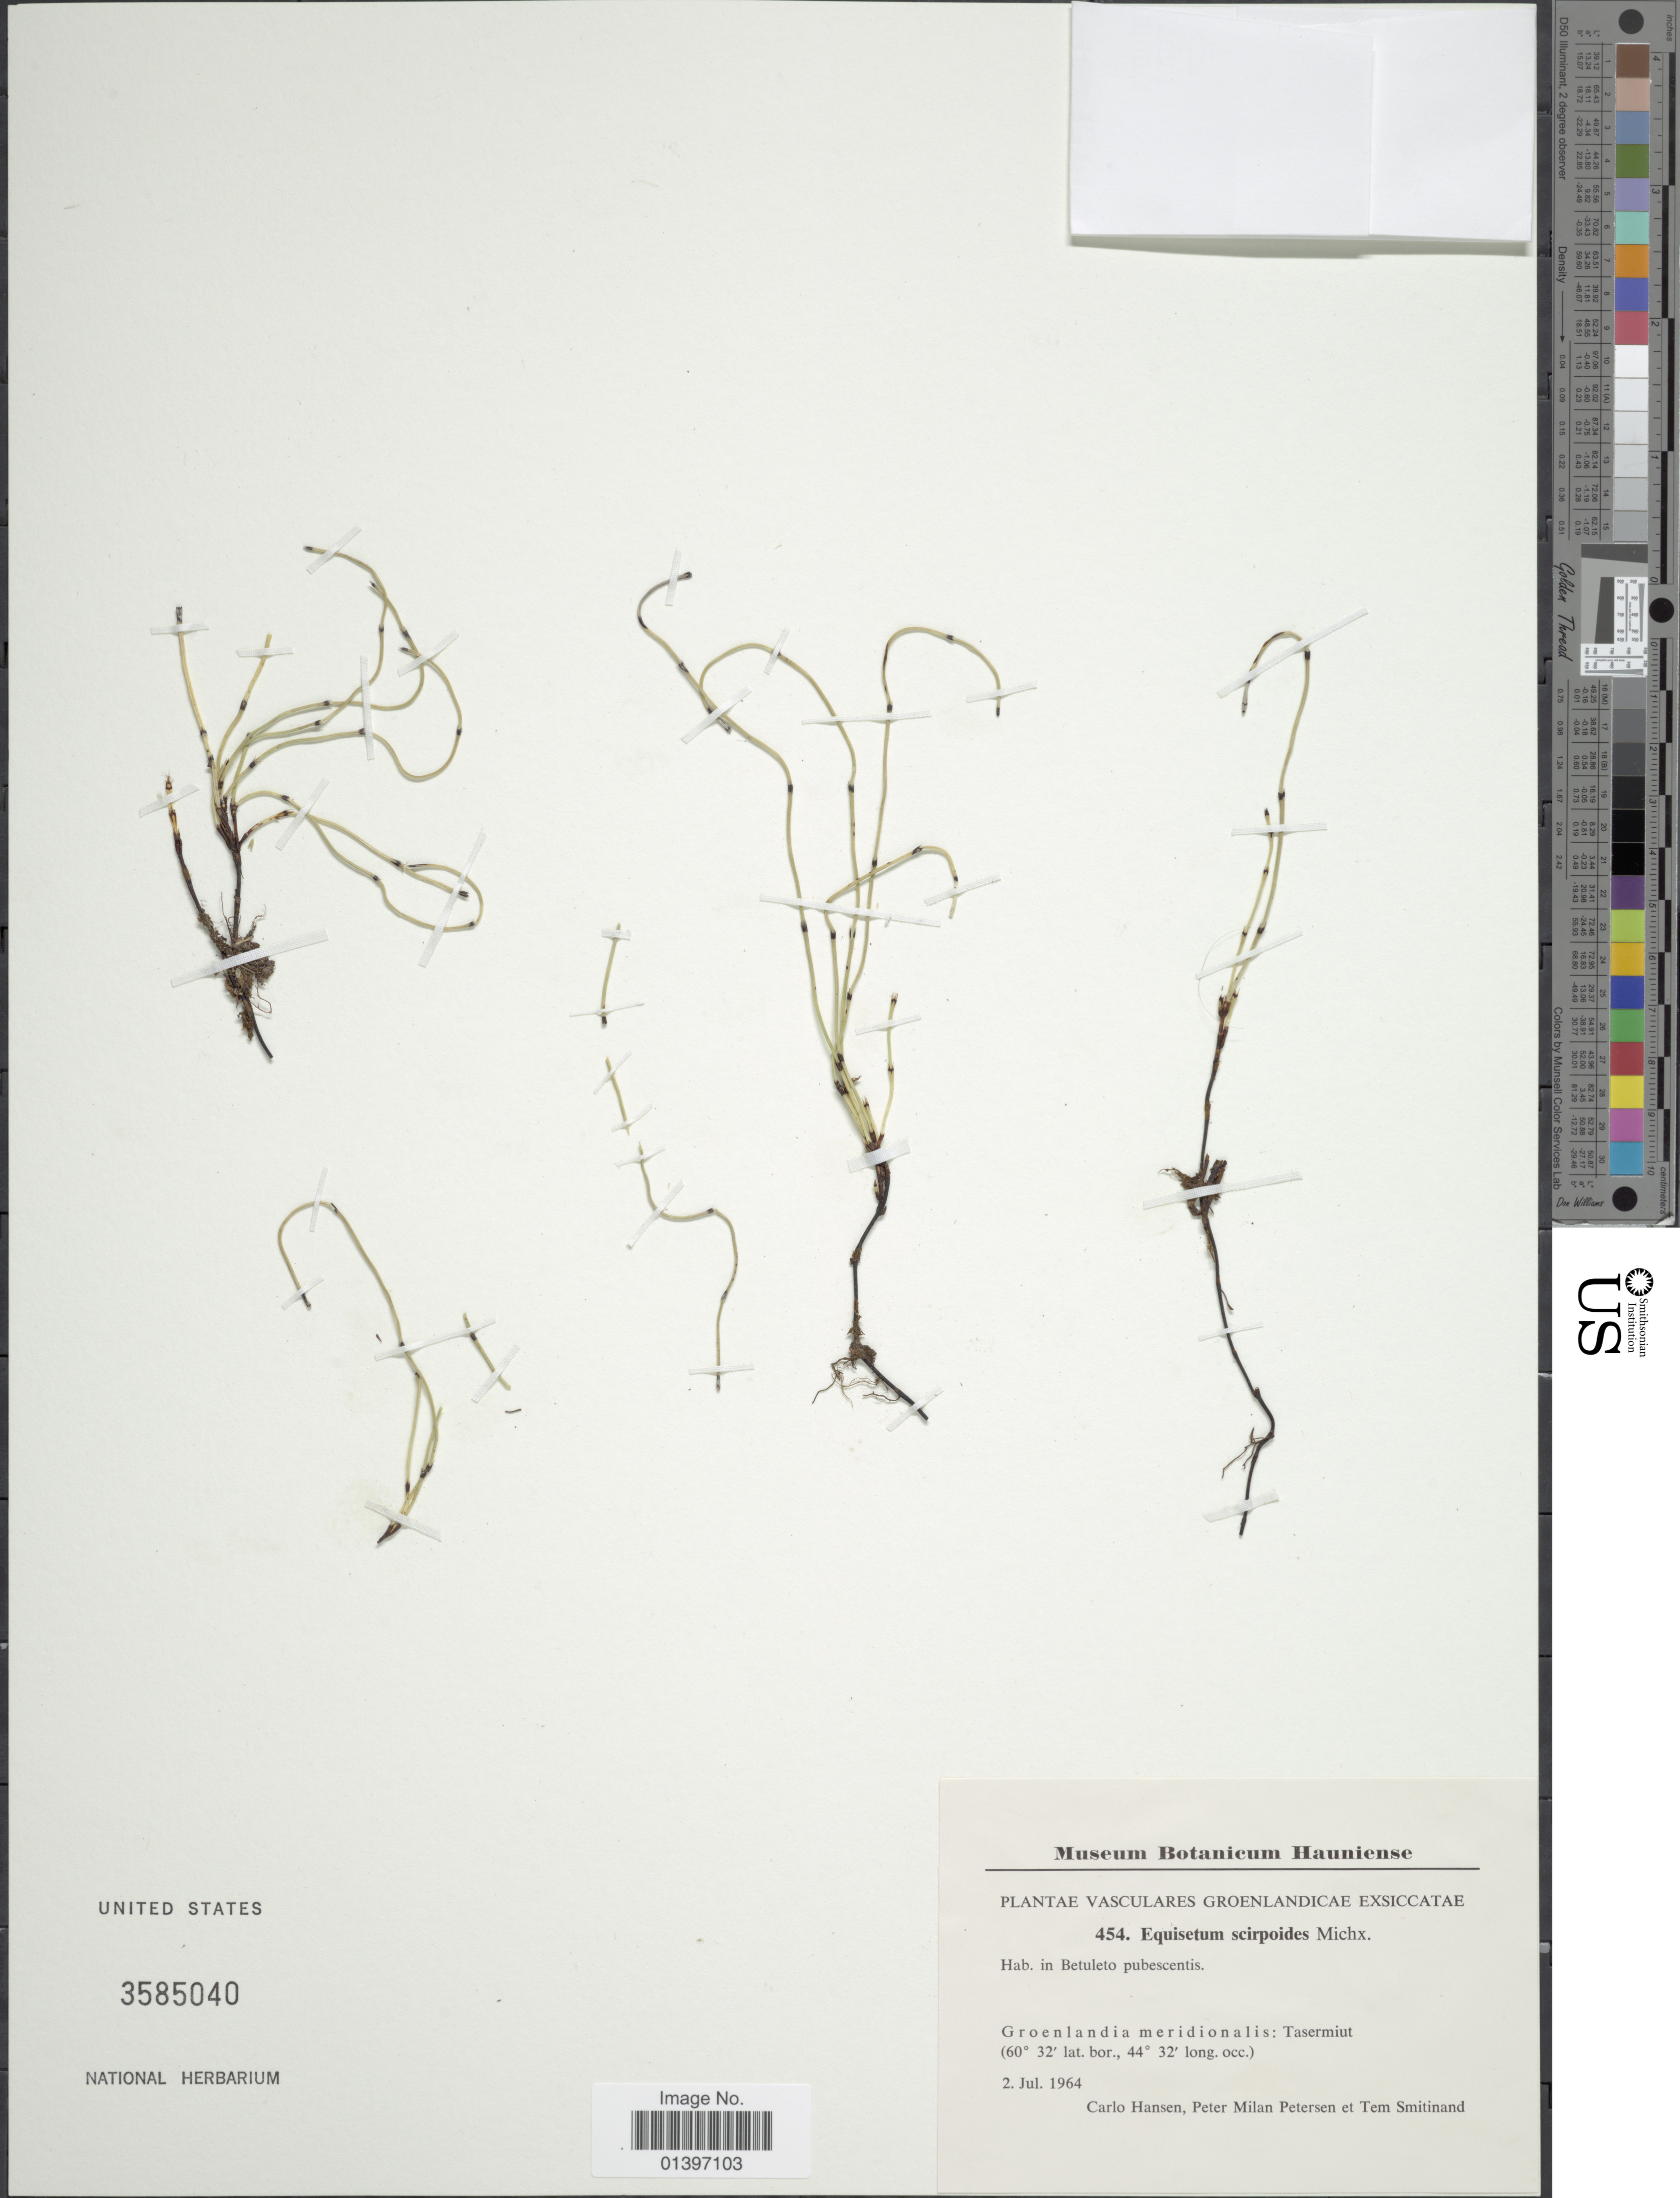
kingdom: Plantae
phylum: Tracheophyta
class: Polypodiopsida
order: Equisetales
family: Equisetaceae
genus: Equisetum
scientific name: Equisetum scirpoides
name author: Michx.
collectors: C. Hansen, P. Petersen & T. Smitinand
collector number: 454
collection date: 1964-07-02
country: Greenland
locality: Groenlandia meridionalis: Tasermiut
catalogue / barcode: US 3585040